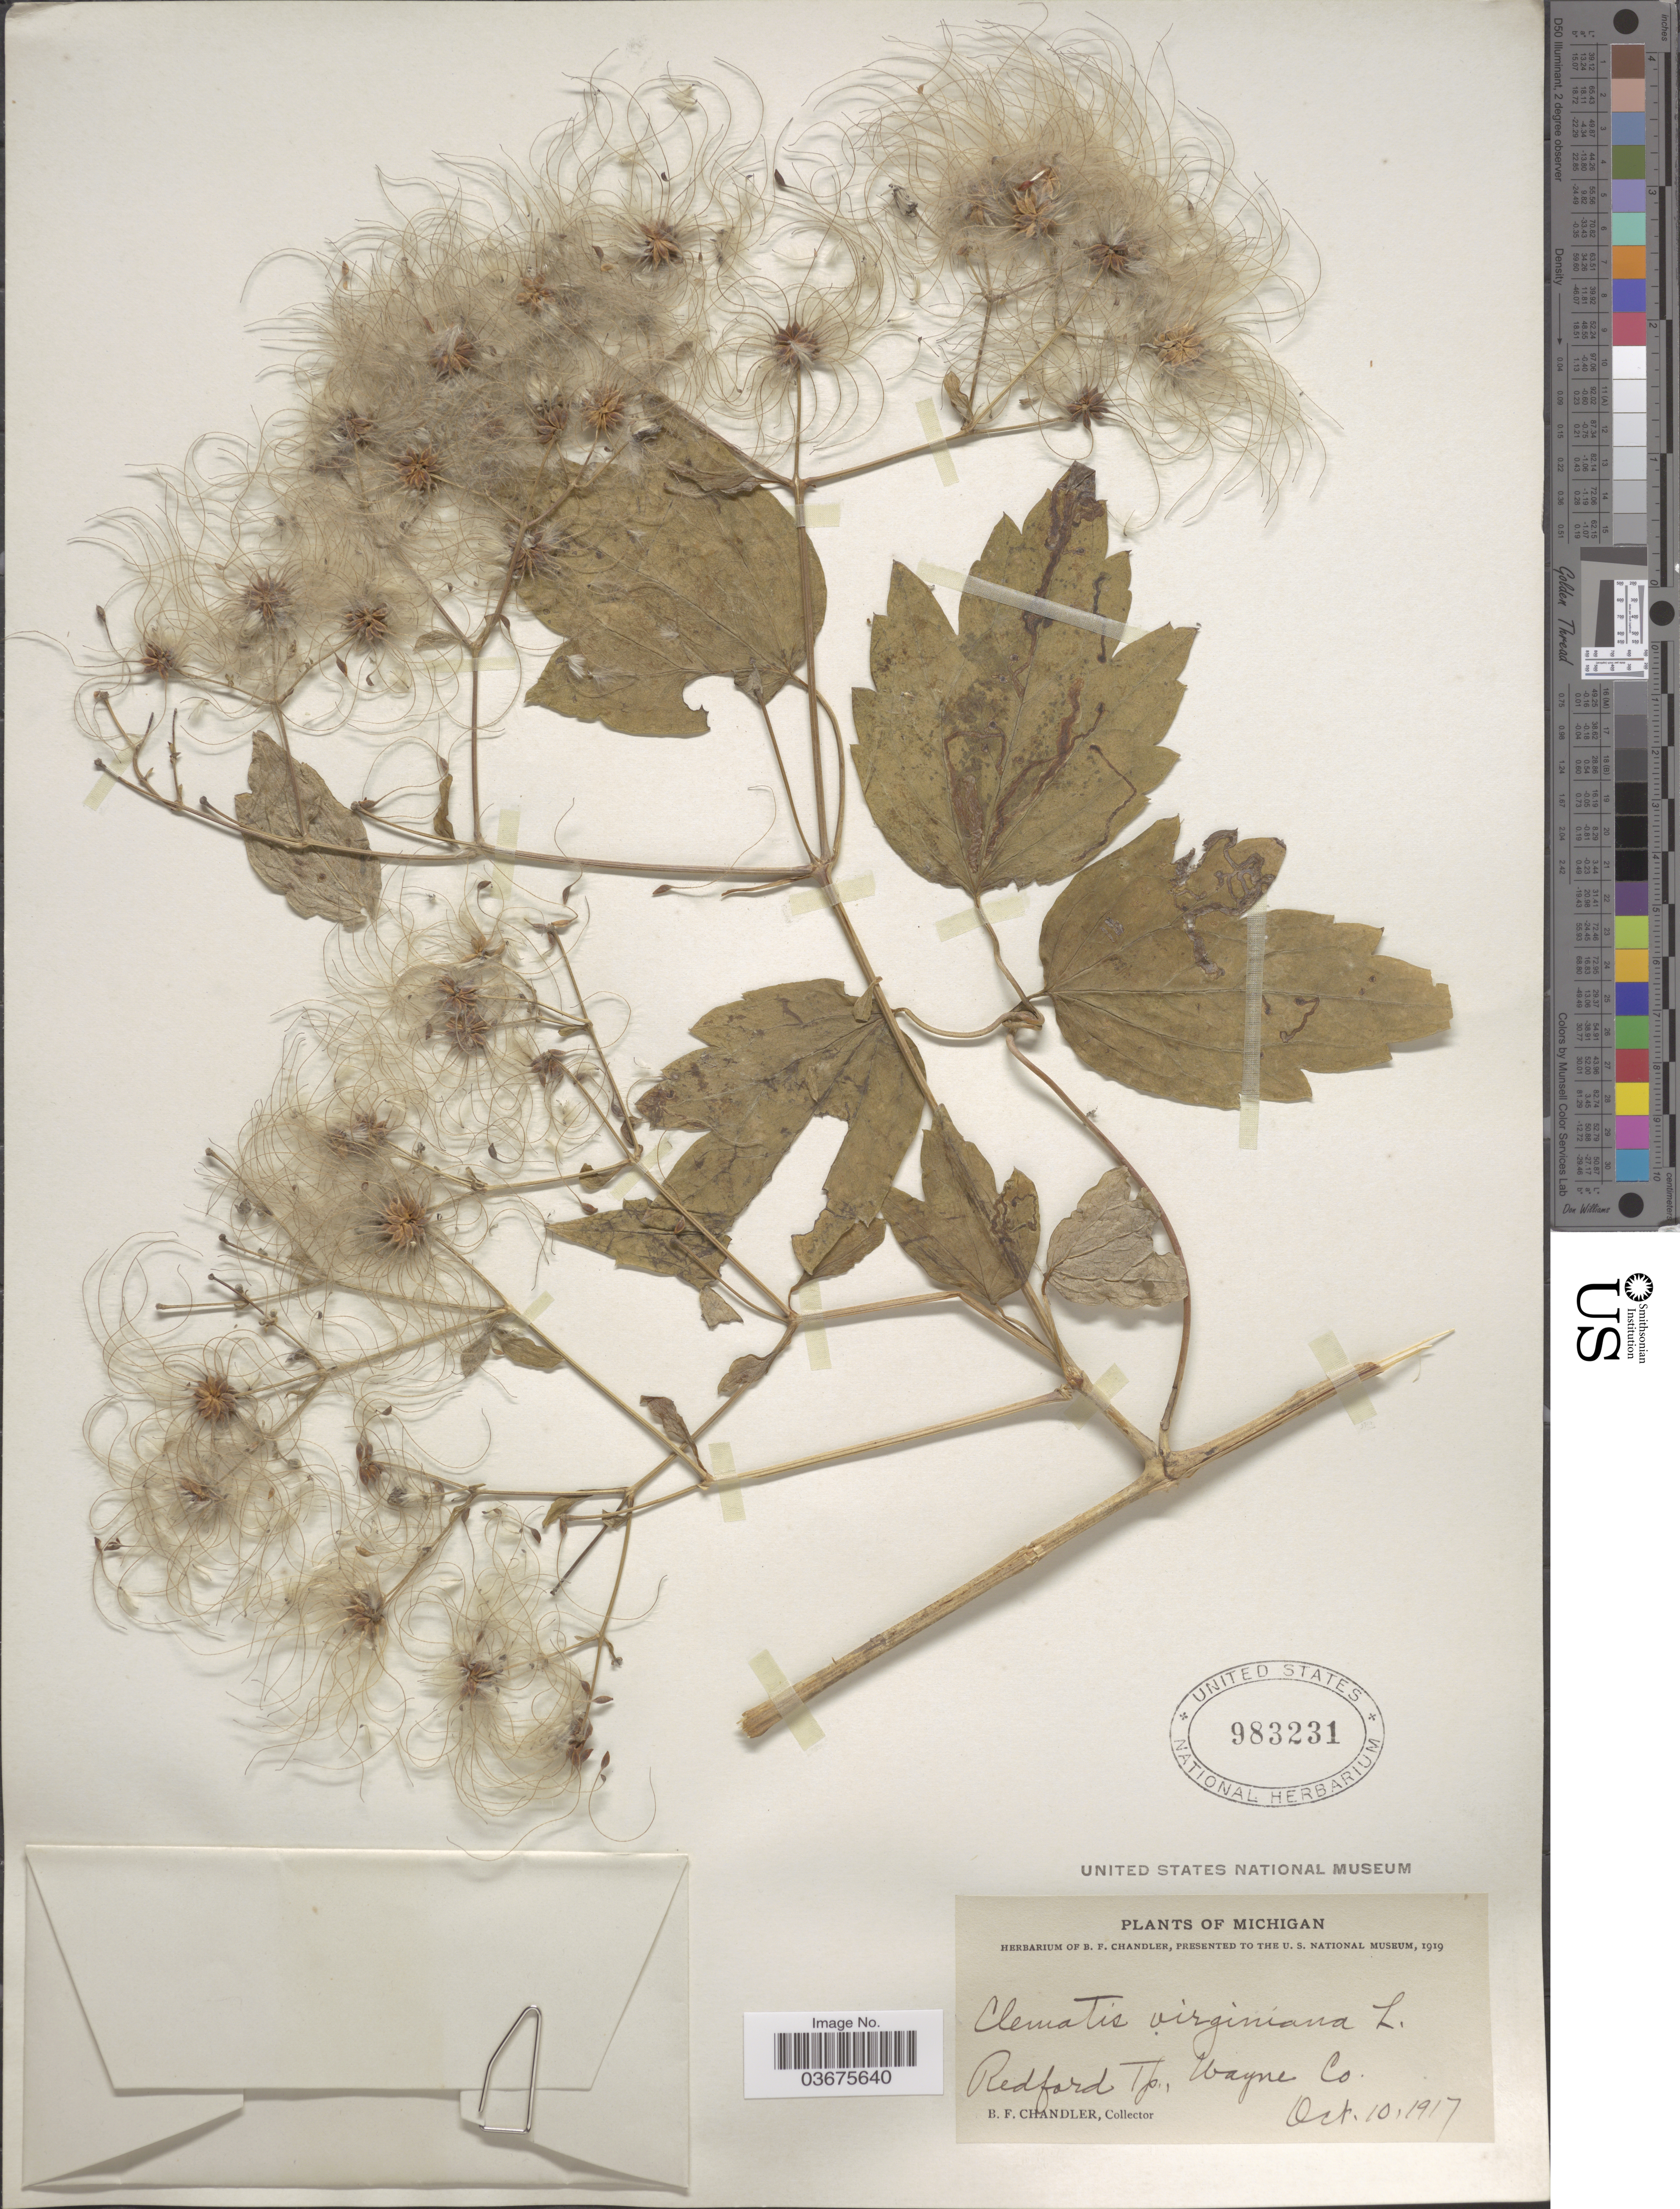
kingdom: Plantae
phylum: Tracheophyta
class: Magnoliopsida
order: Ranunculales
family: Ranunculaceae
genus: Clematis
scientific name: Clematis virginiana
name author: L.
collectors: B. F. Chandler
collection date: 1917-10-10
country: United States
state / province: Michigan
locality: Redford Tp, Wayne Co.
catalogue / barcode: US 983231